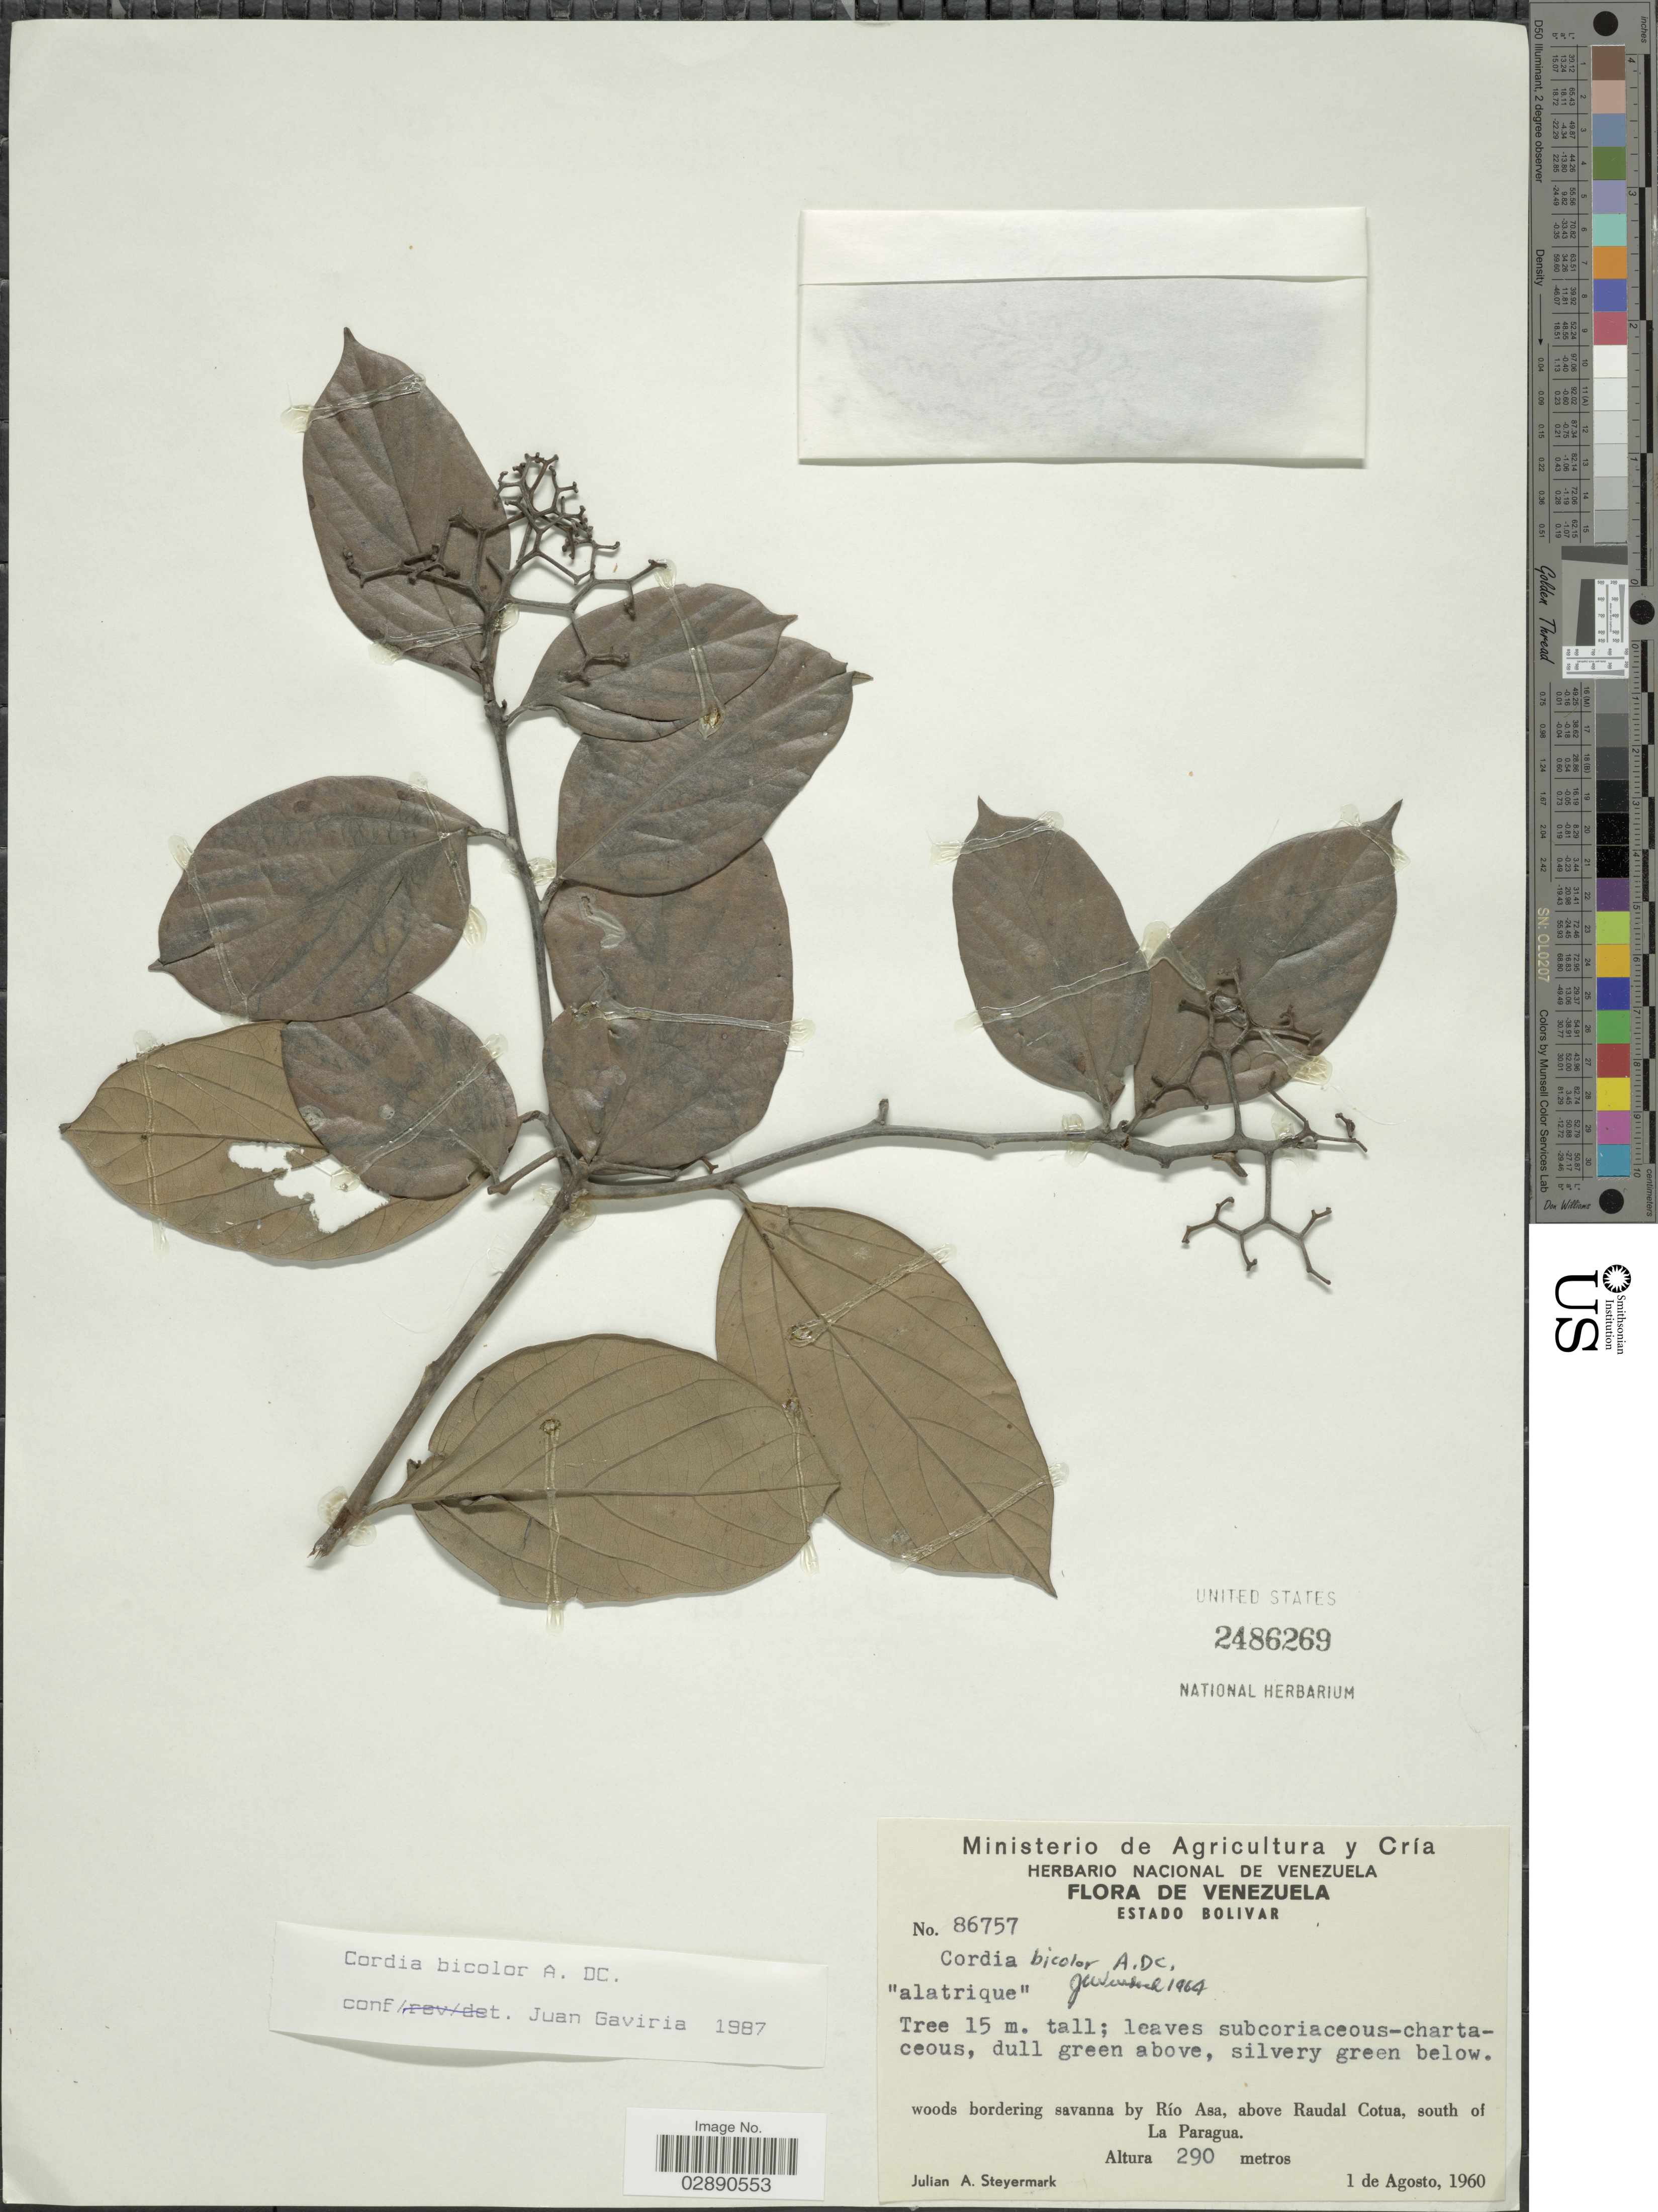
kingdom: Plantae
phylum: Tracheophyta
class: Magnoliopsida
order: Boraginales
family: Cordiaceae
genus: Cordia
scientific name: Cordia bicolor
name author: A. DC.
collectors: J. Steyermark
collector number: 86757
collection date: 1960-08-01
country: Venezuela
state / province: Bolivar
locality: Woods bordering savanna by Río Asa, above Raudal Cotua, south of La Paragua.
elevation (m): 290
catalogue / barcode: US 2486269